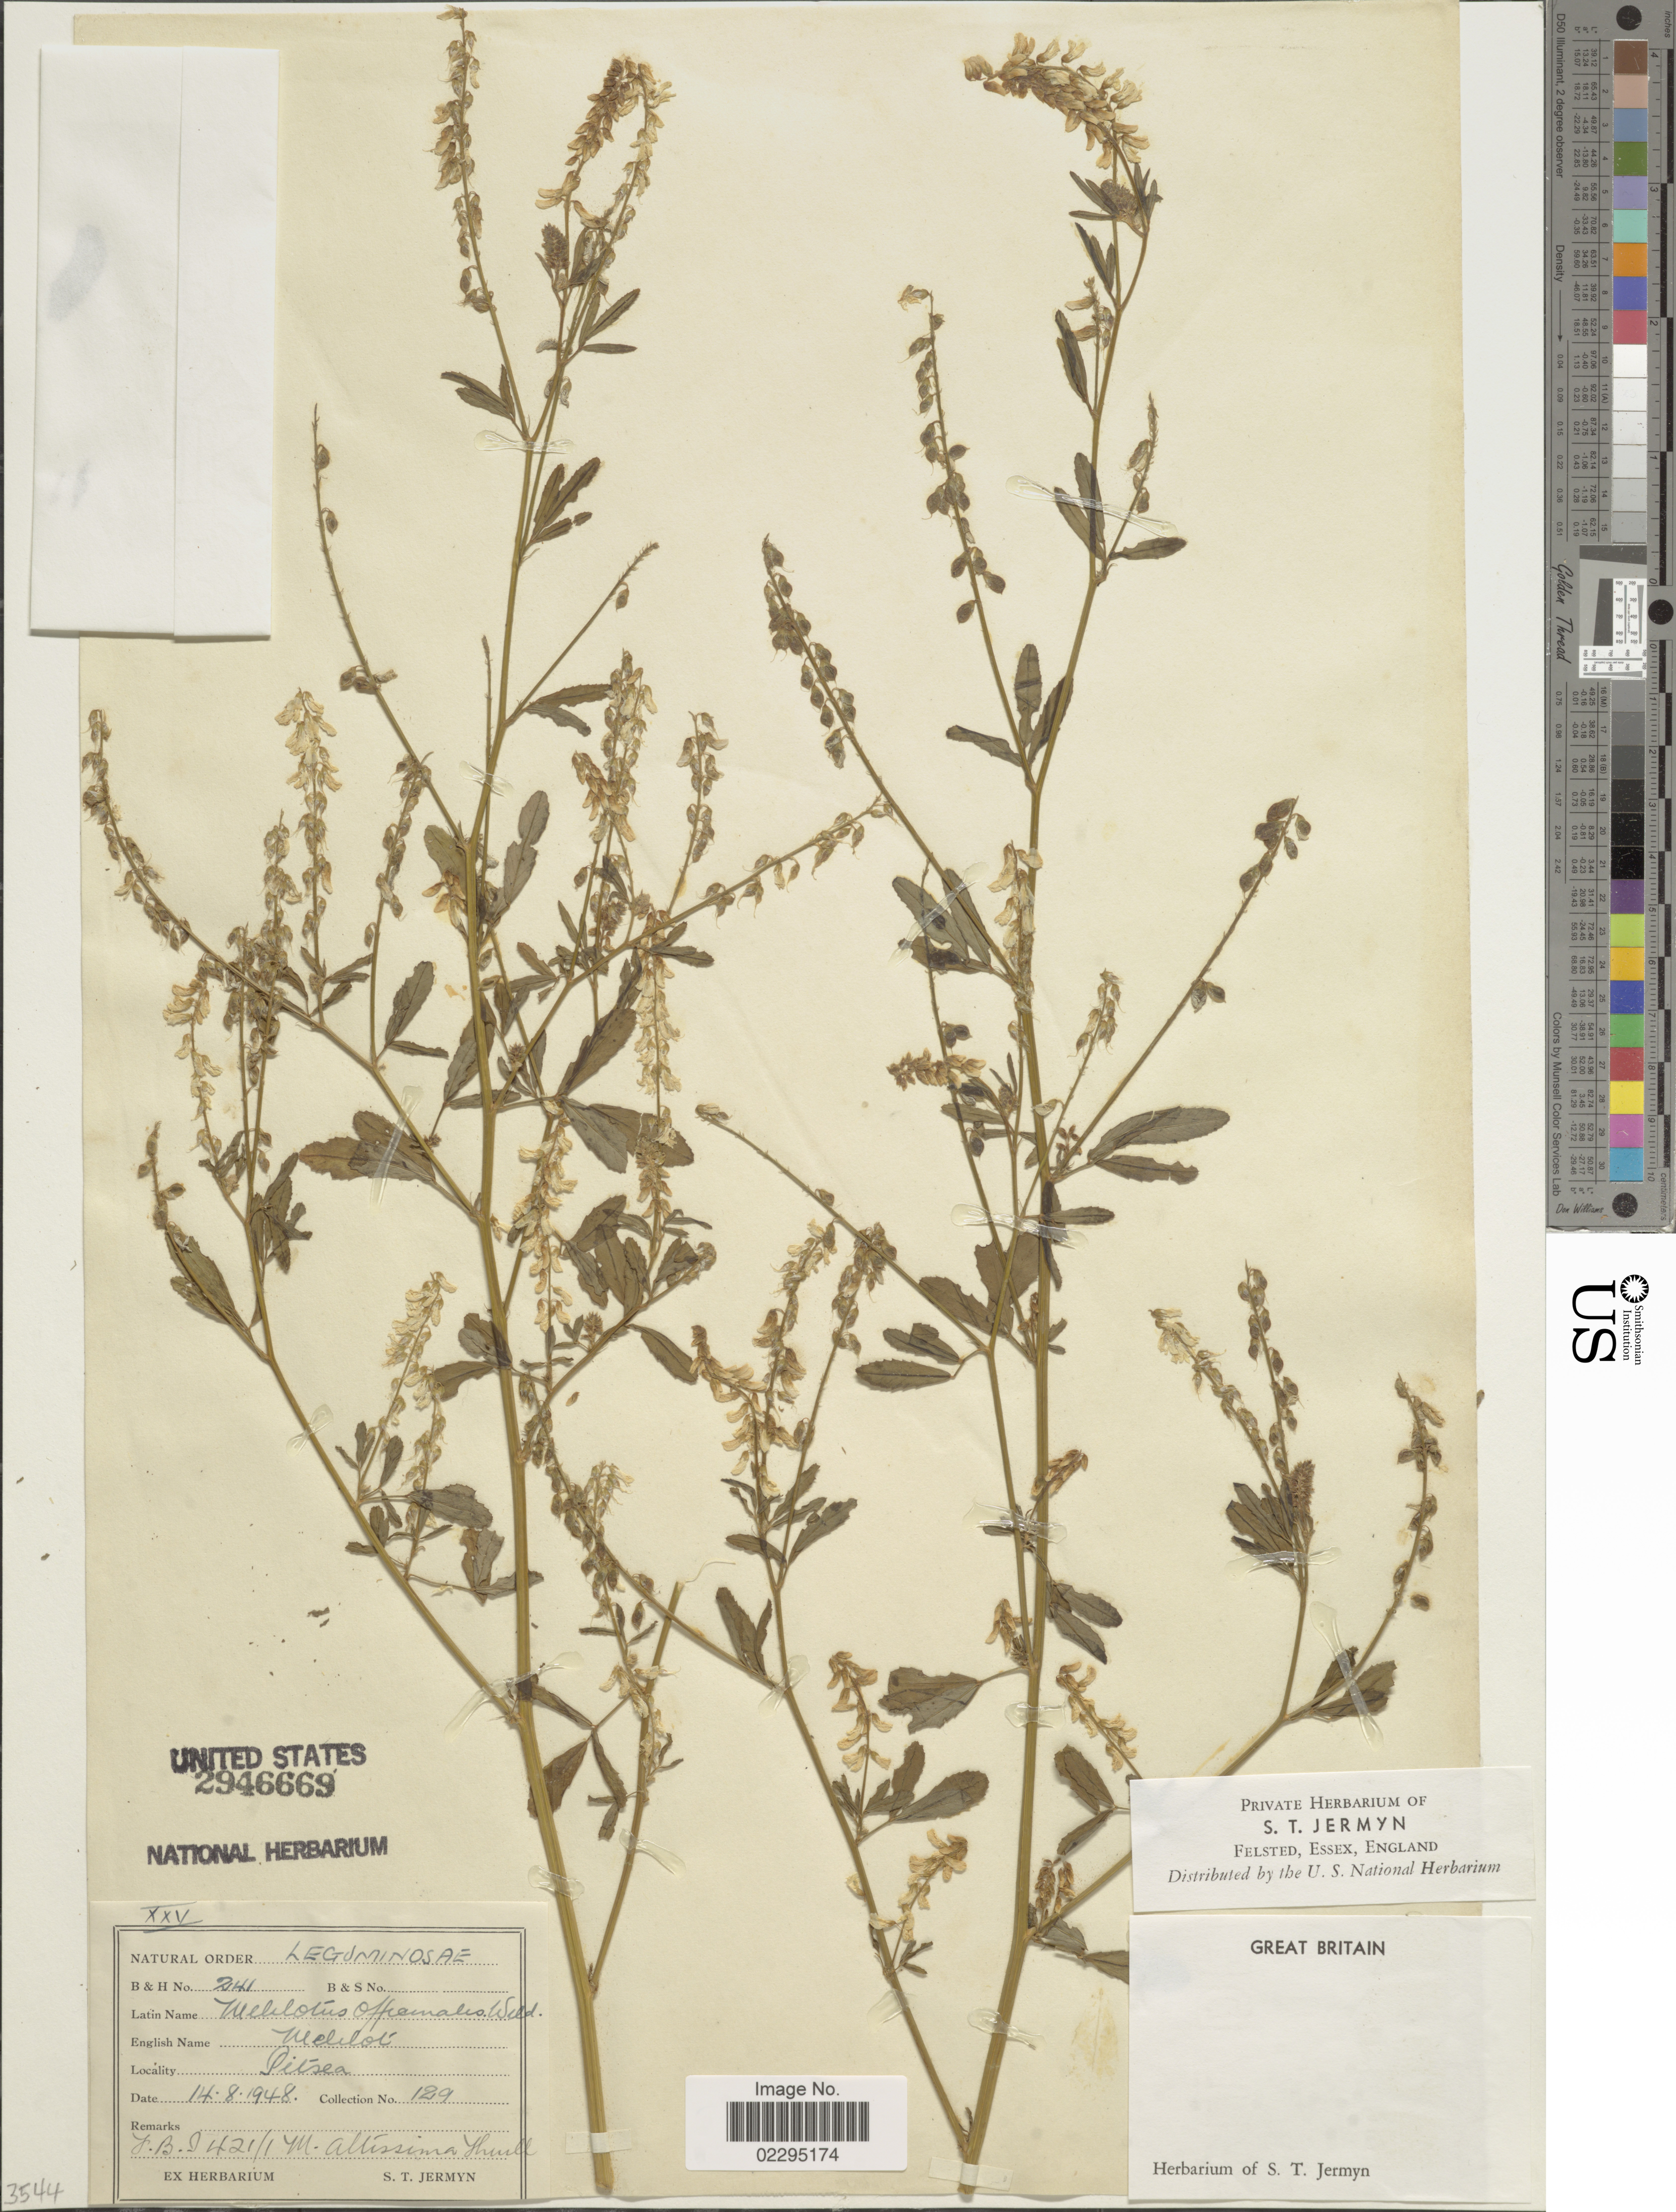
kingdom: Plantae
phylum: Tracheophyta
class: Magnoliopsida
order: Fabales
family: Fabaceae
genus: Melilotus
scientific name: Melilotus officinalis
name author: (L.) Lam.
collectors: S. Jermyn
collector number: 129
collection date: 1948-08-14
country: United Kingdom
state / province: England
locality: Great Britain, Pitsea.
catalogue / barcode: US 2946669